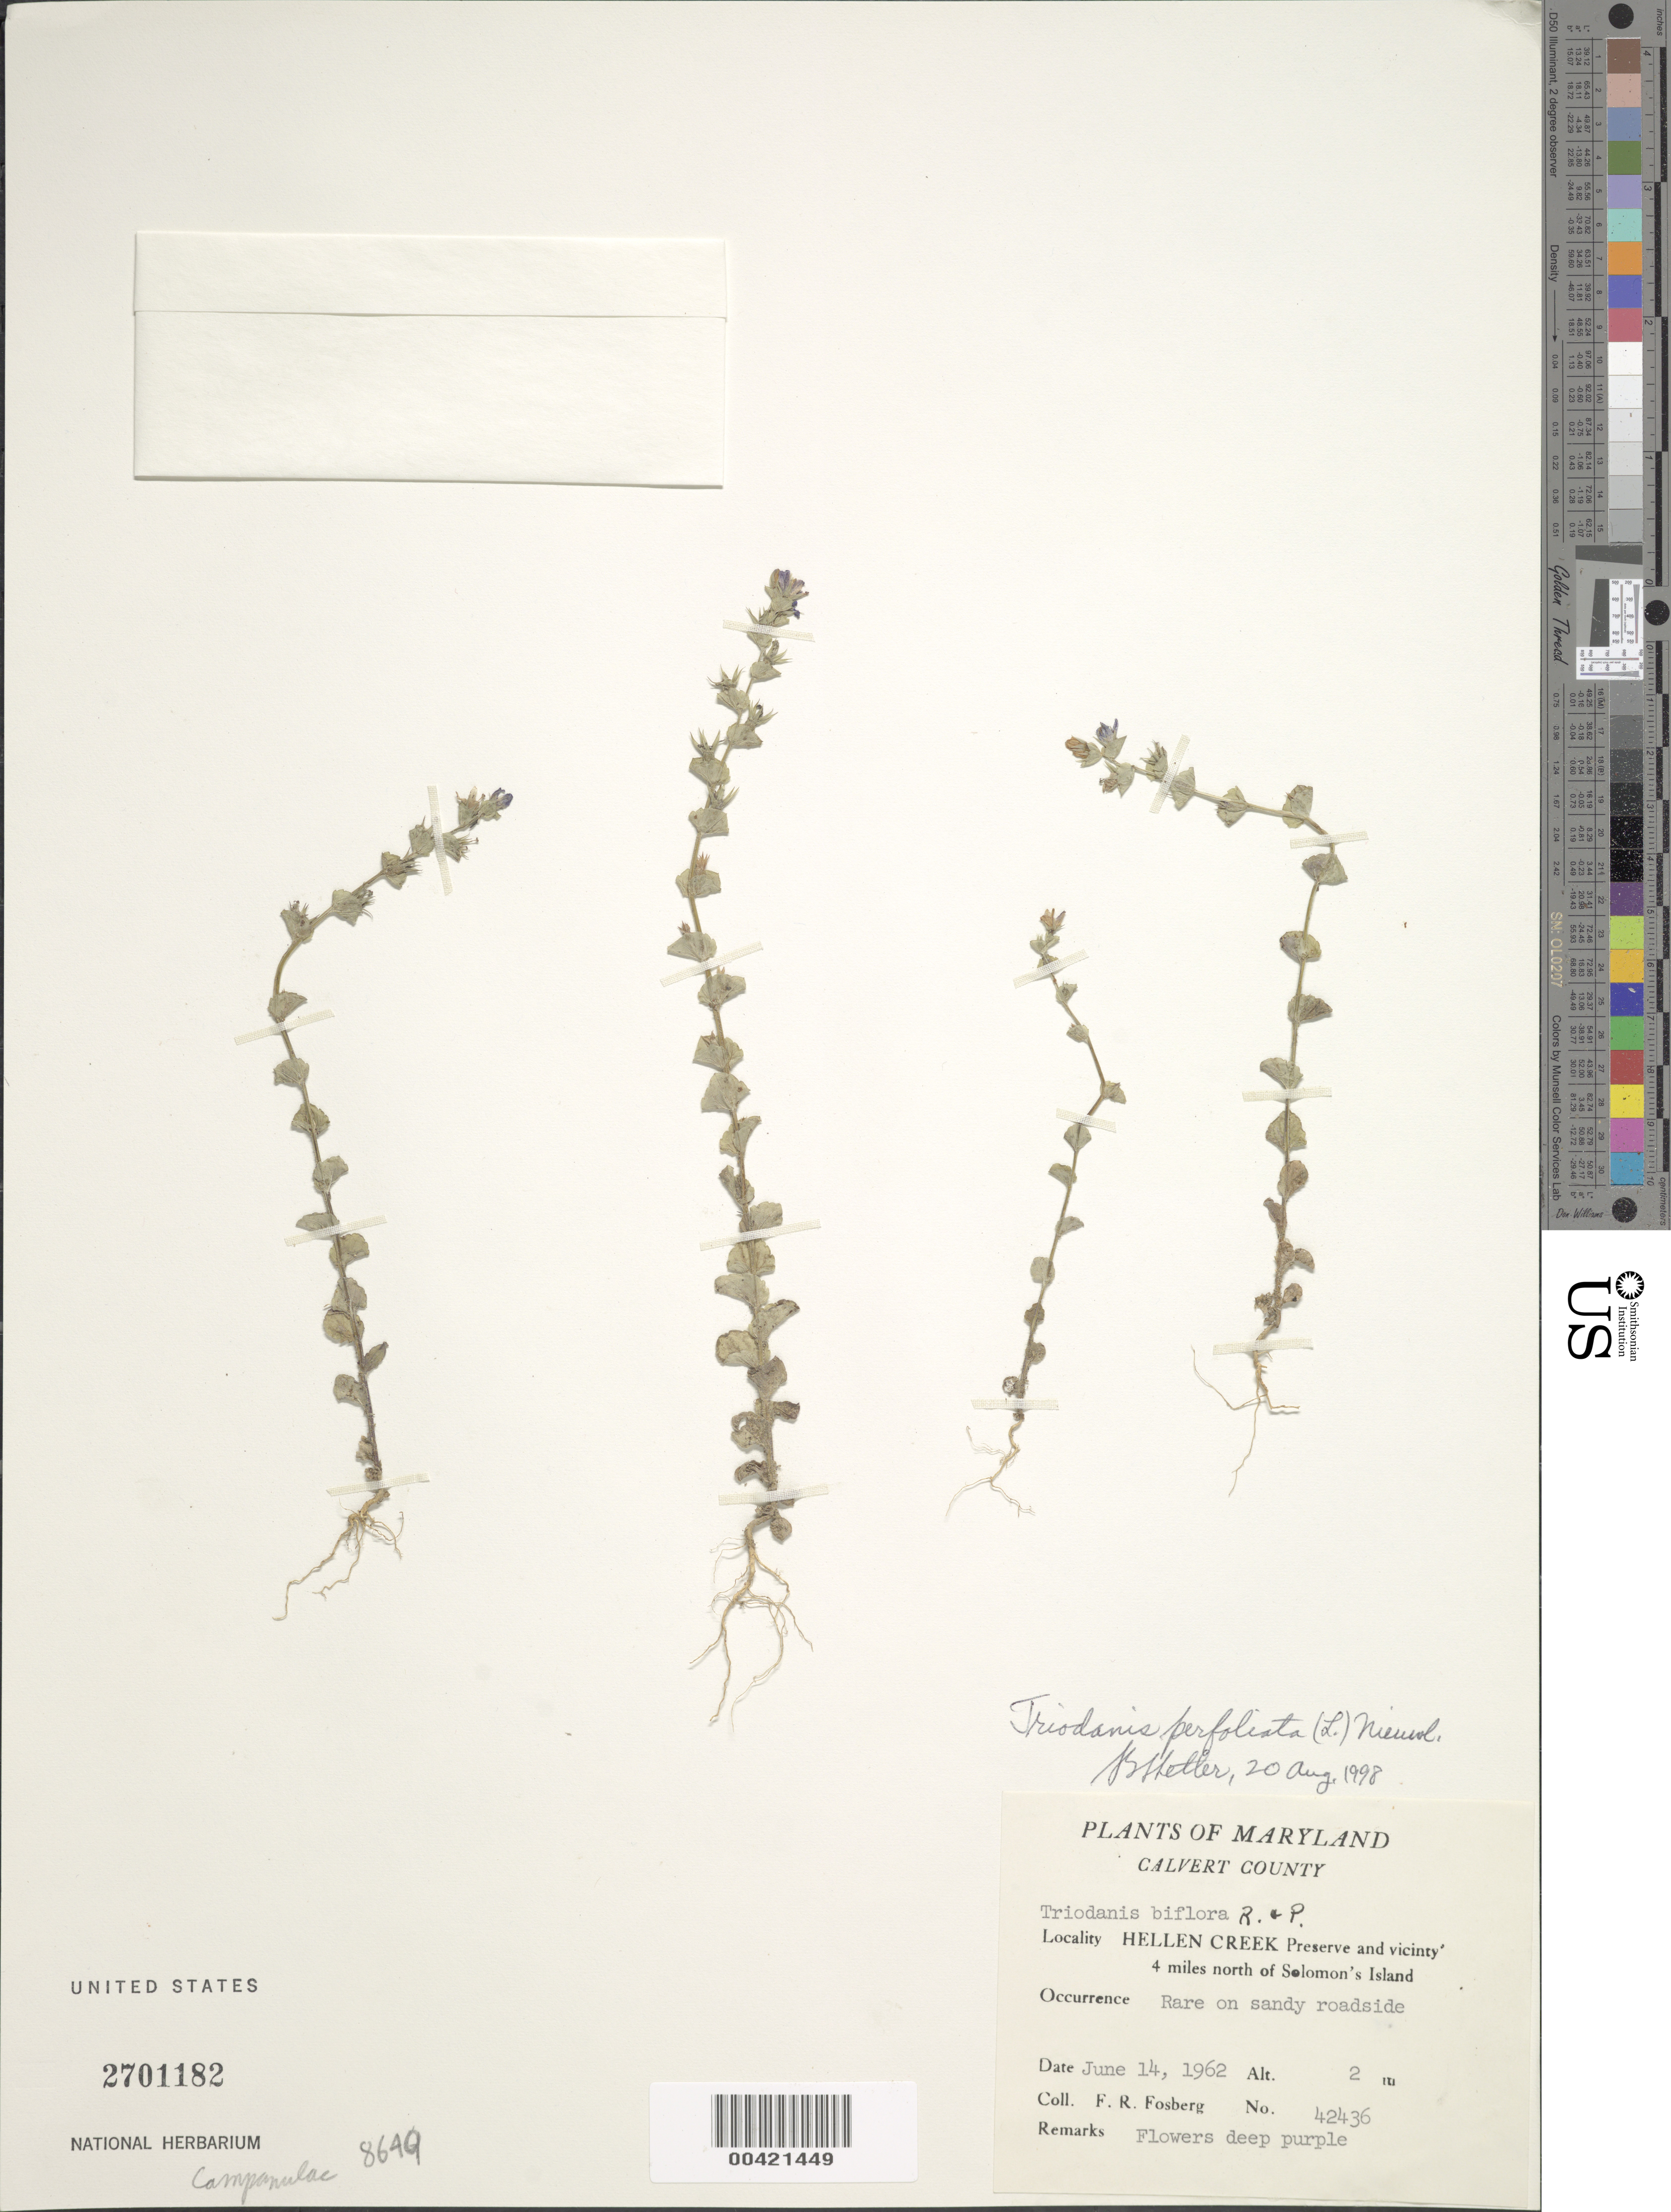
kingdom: Plantae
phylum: Tracheophyta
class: Magnoliopsida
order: Asterales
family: Campanulaceae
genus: Triodanis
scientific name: Triodanis perfoliata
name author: (L.) Nieuwl.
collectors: F. R. Fosberg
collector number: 42436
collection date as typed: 14 Jun 1962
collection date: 1962-06-14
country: United States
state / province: Maryland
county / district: Calvert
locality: Hellen Creek Preserve & vicinity; 4 Miles north of Solomon's Island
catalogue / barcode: US 2701182